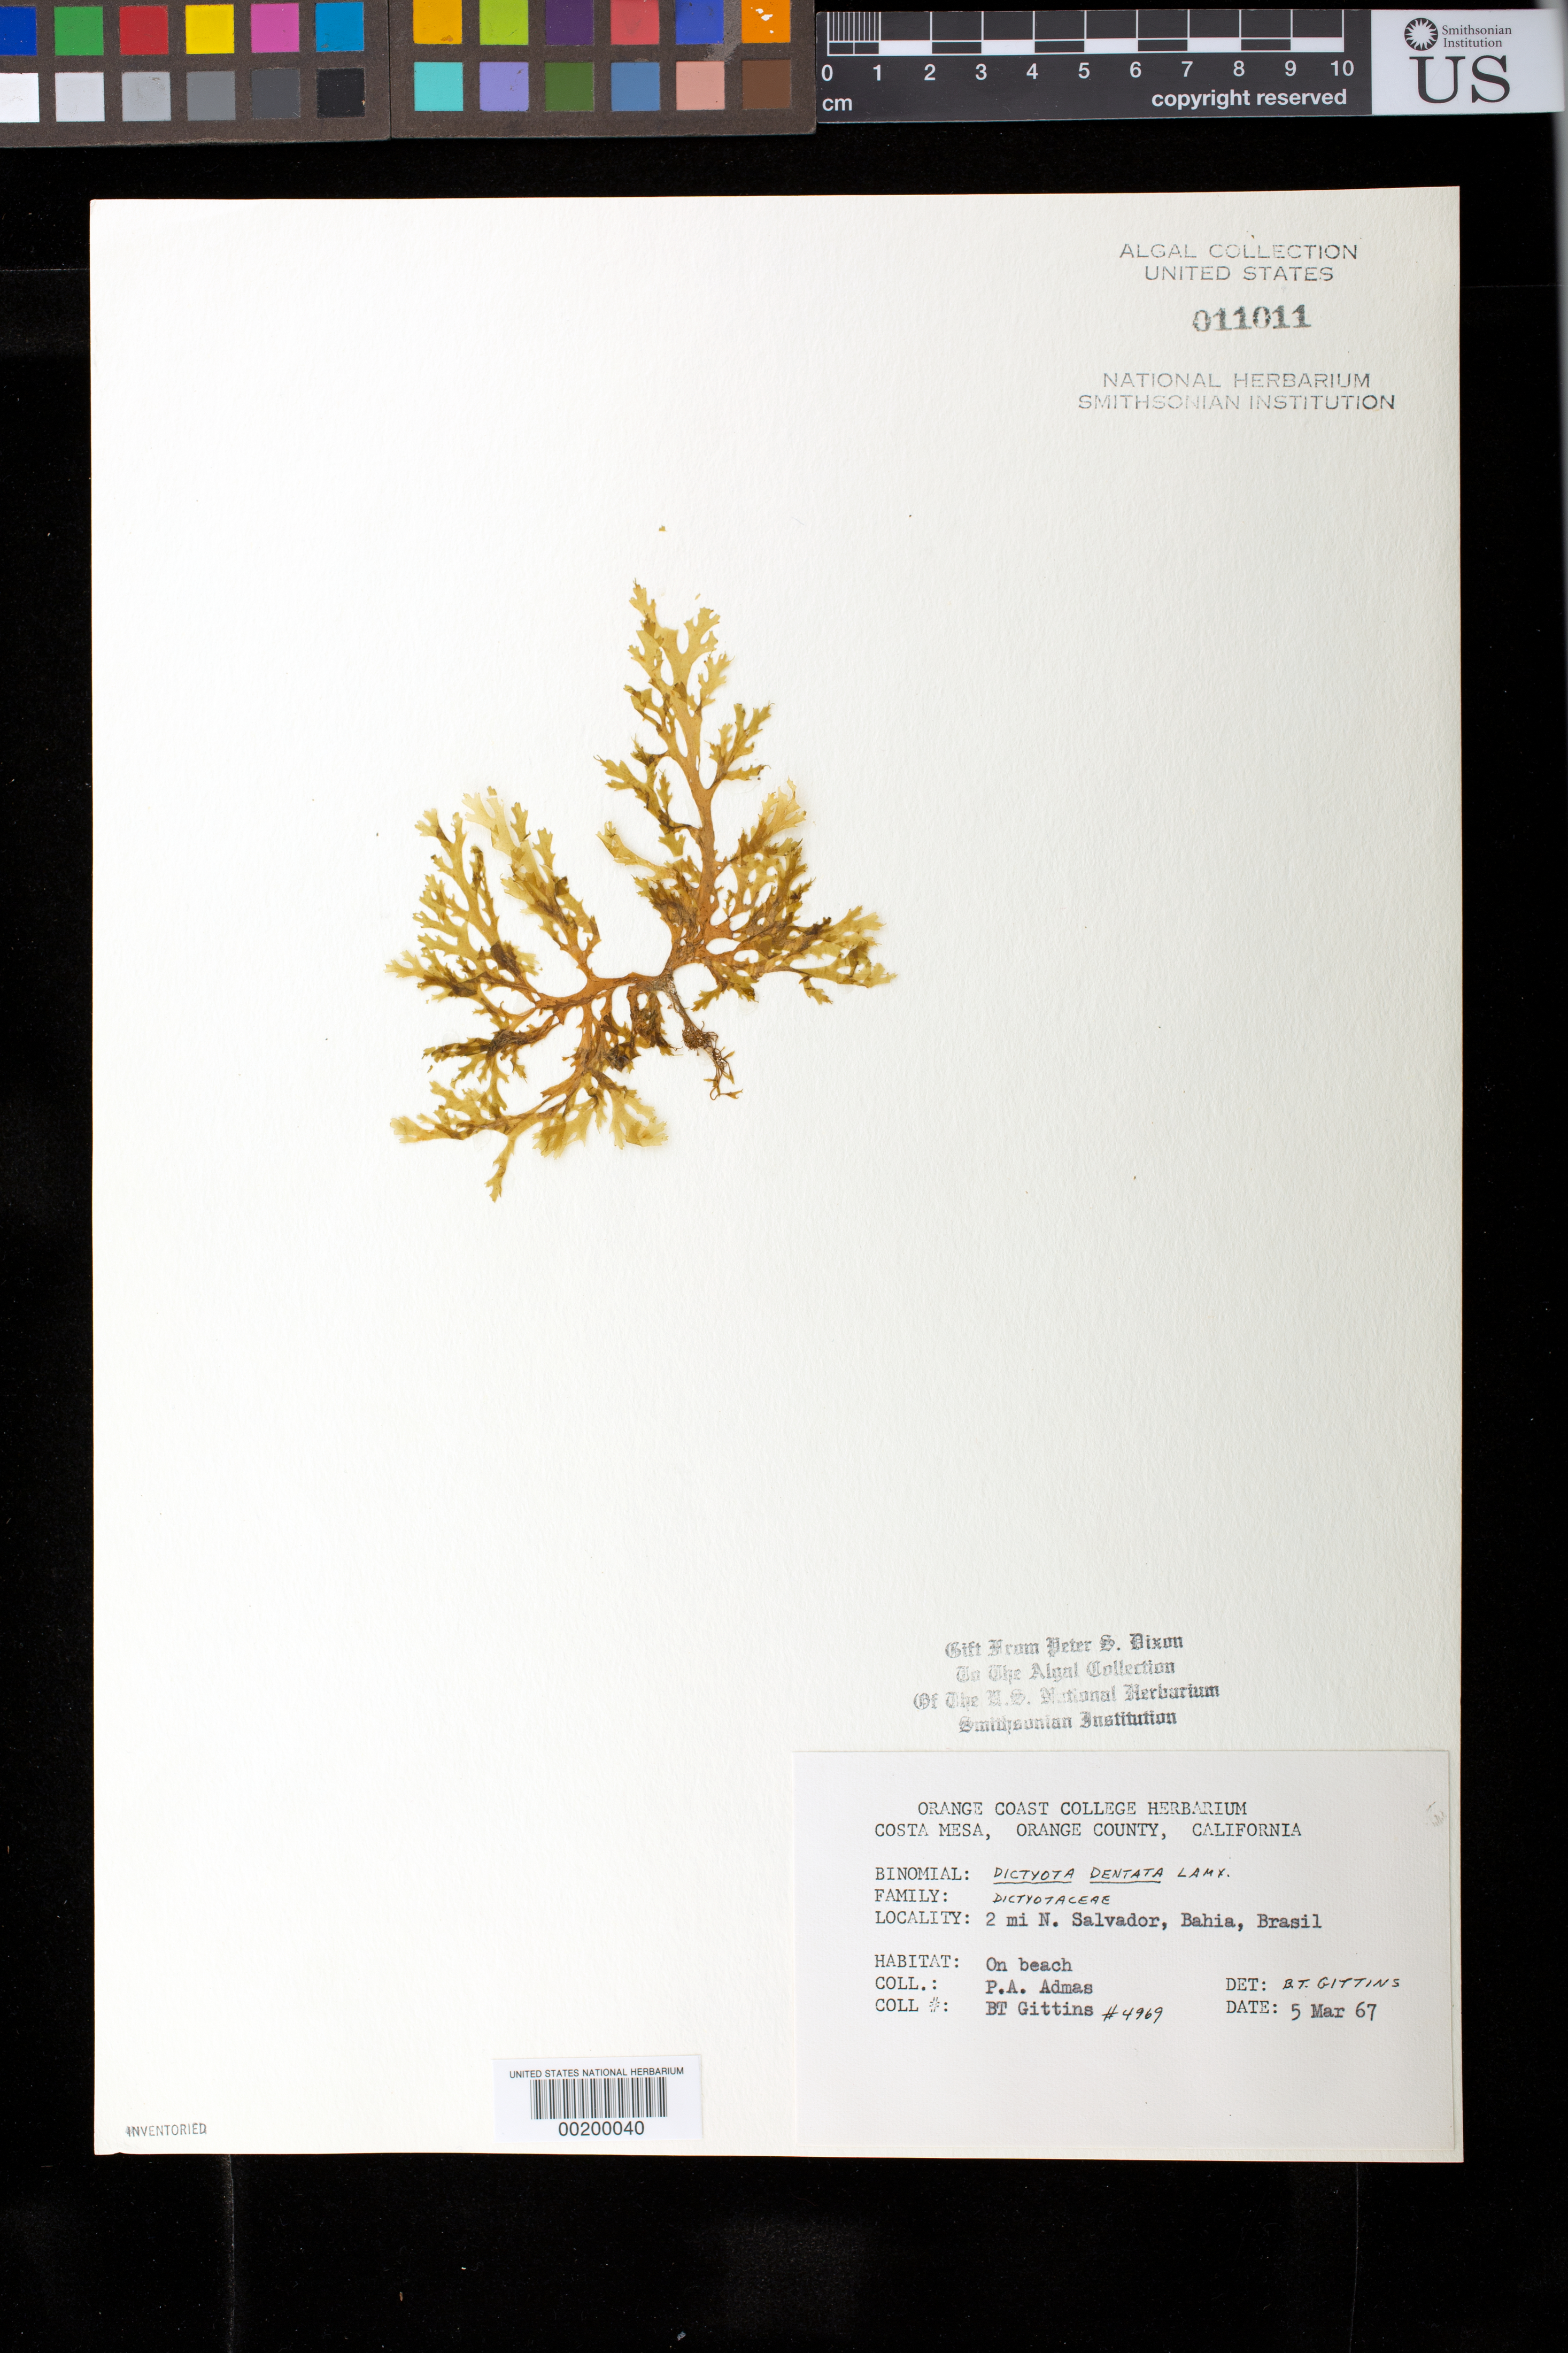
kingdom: Chromista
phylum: Ochrophyta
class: Phaeophyceae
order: Dictyotales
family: Dictyotaceae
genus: Dictyota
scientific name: Dictyota mertensii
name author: (C. Mart.) Kütz.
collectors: P. A. Adams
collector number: Btg 4969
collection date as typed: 05 Mar 1967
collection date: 1967-03-05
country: Brazil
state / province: Bahia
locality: Two miles north of salvador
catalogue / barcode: US 11011